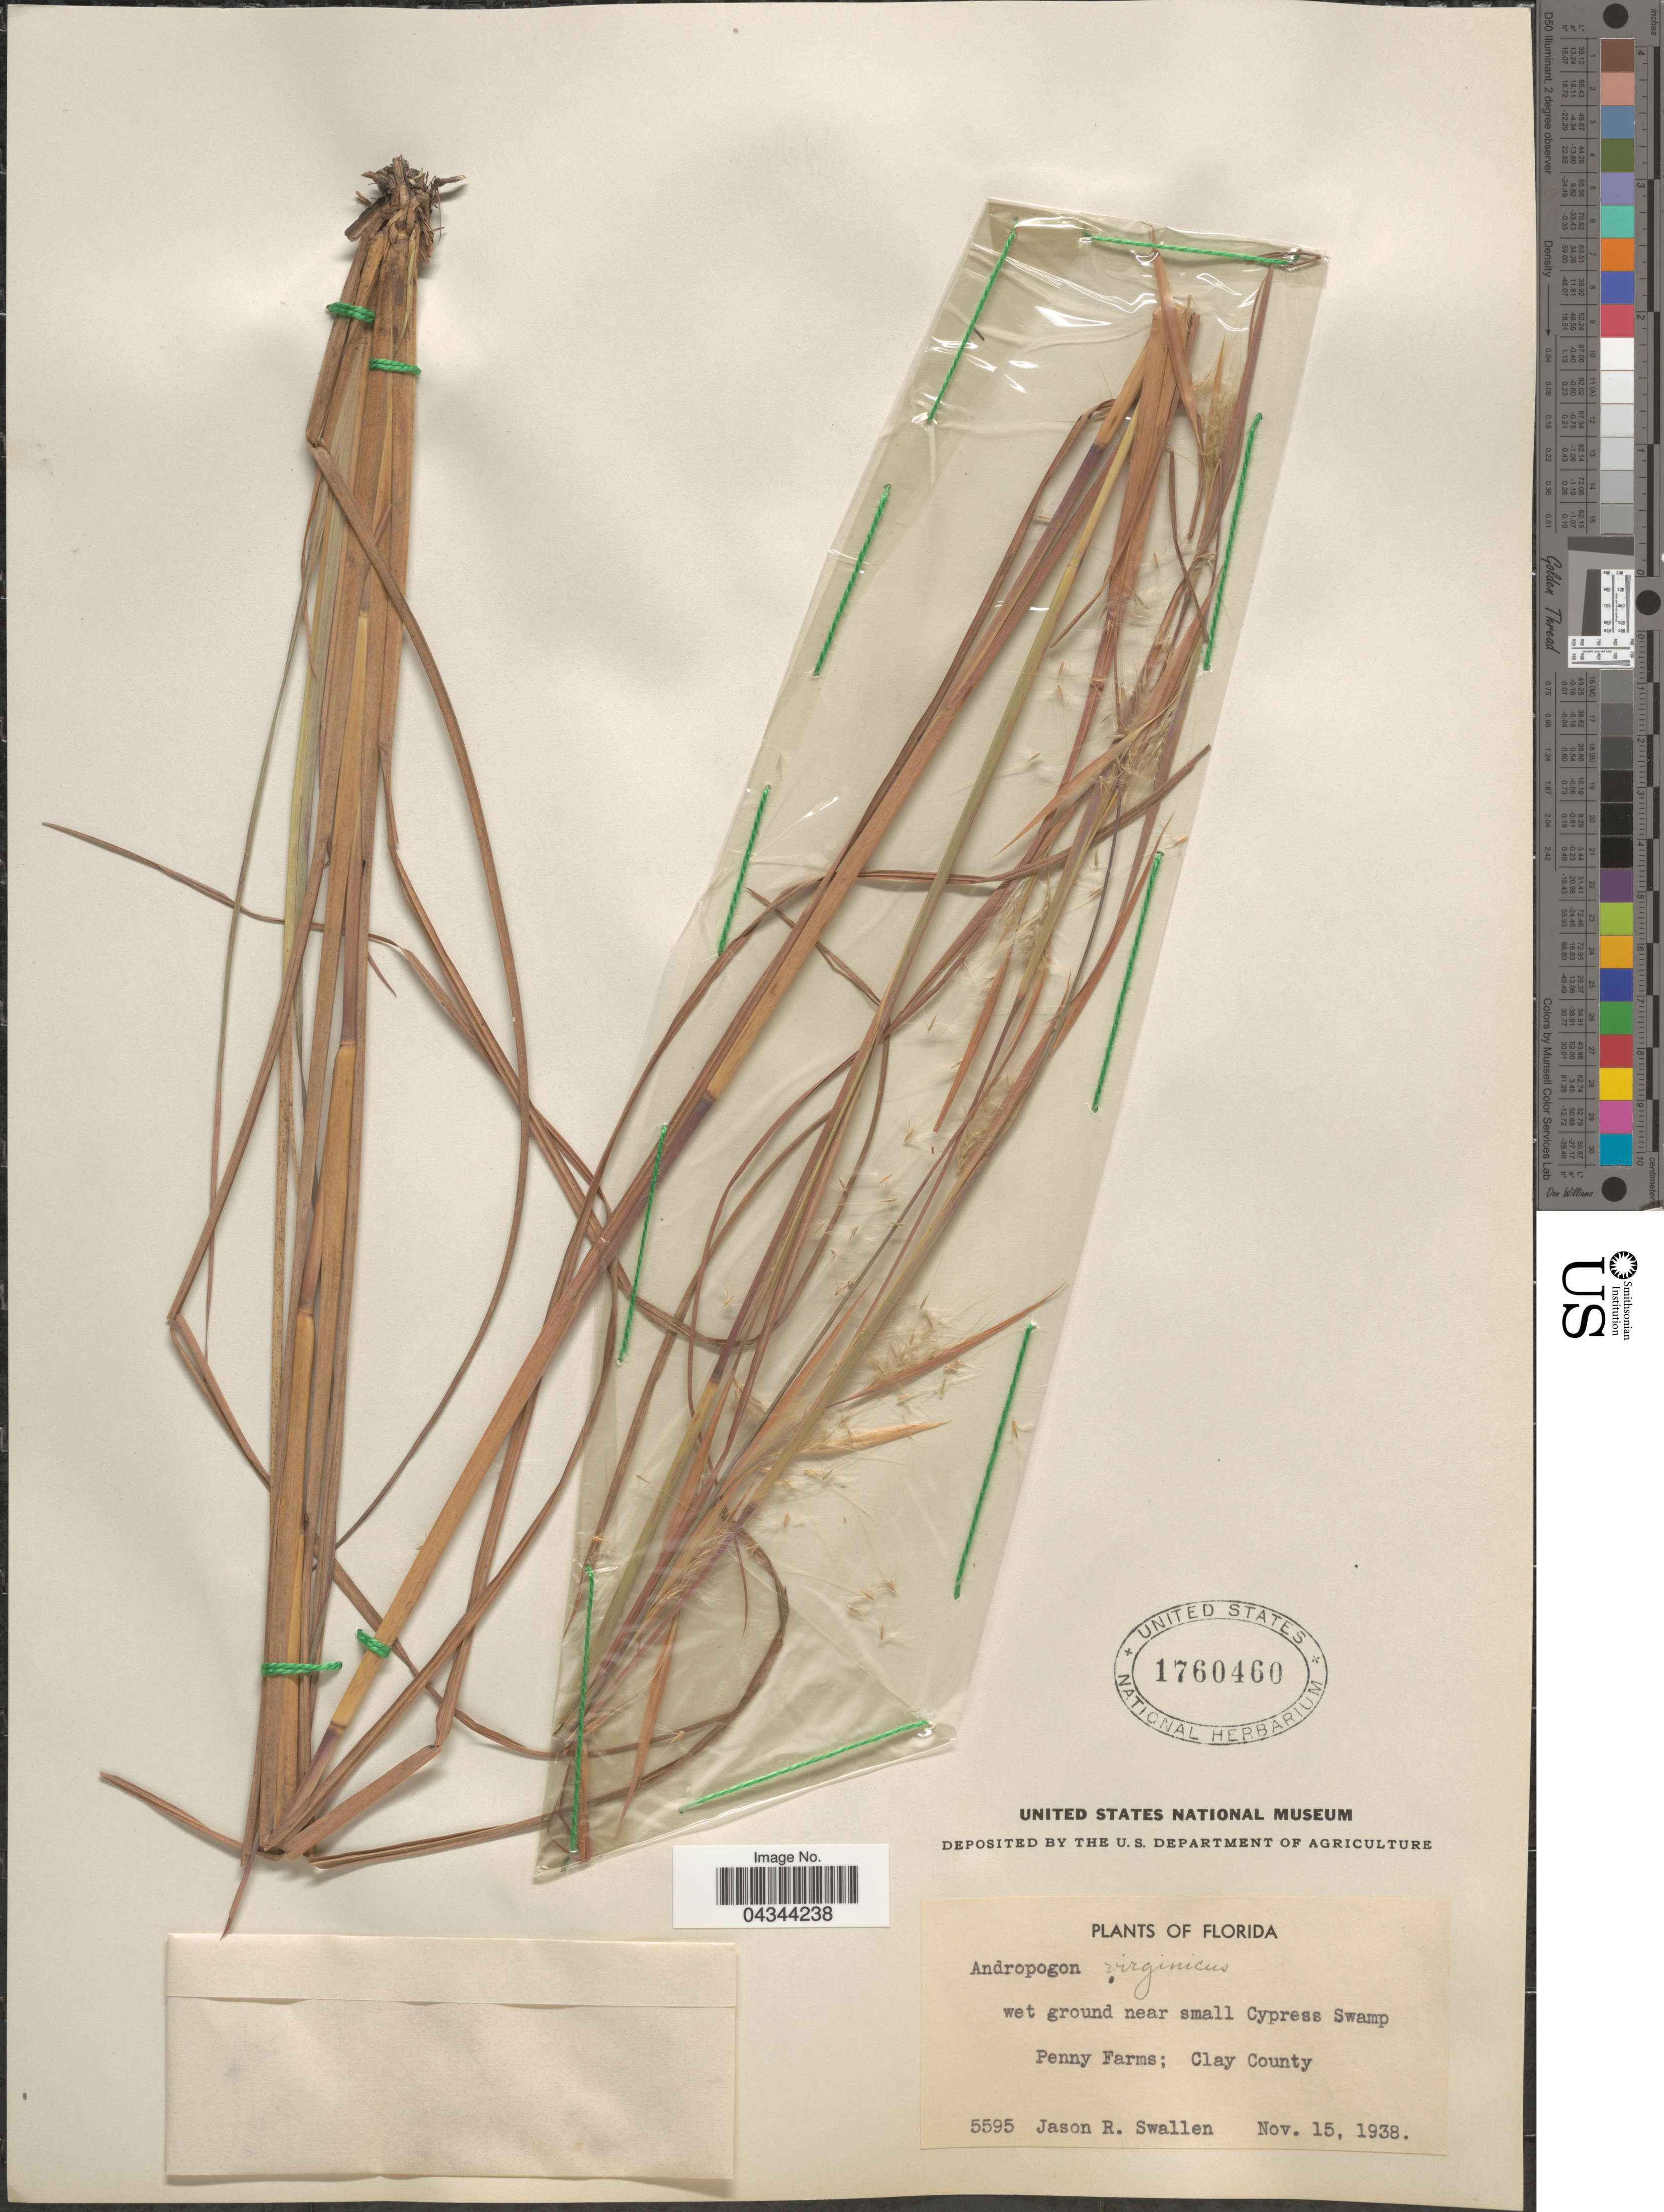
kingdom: Plantae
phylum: Tracheophyta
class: Liliopsida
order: Poales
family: Poaceae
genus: Andropogon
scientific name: Andropogon virginicus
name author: L.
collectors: J. R. Swallen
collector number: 5595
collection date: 1938-11-15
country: United States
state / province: Florida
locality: Near small Cypress Swamp. Penny Farms; Clay County.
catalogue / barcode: US 1760460